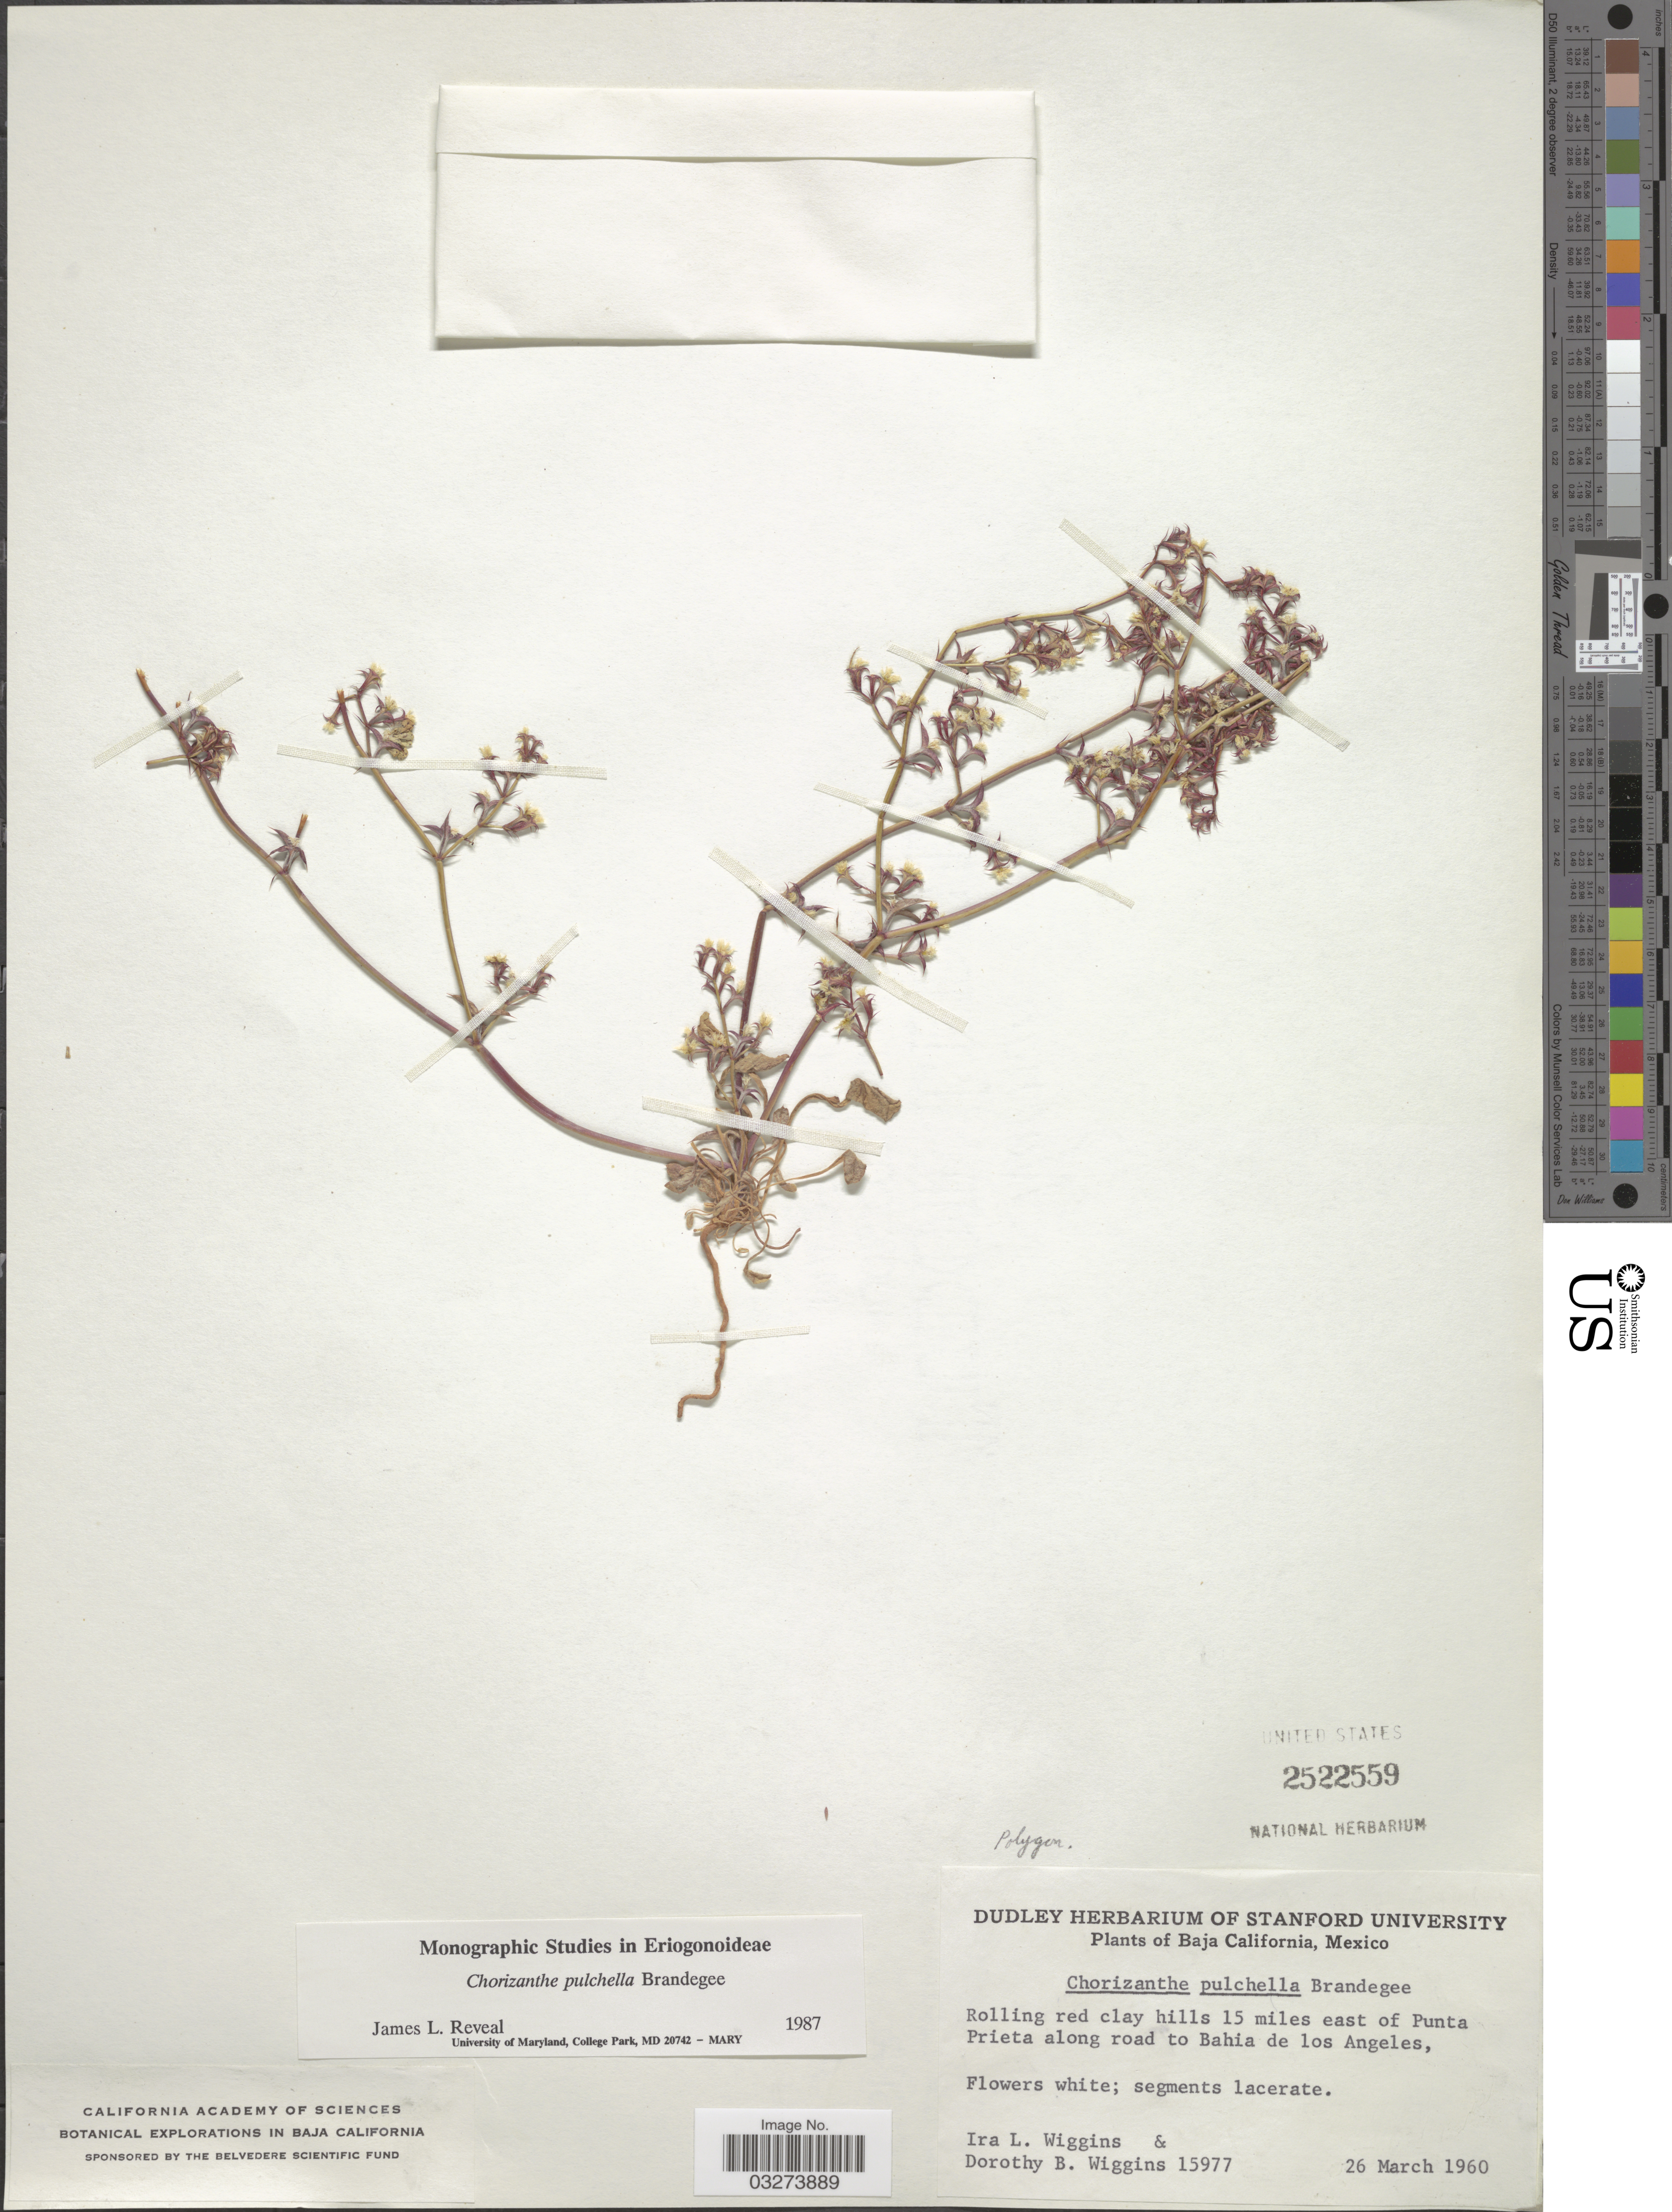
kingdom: Plantae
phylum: Tracheophyta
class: Magnoliopsida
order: Caryophyllales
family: Polygonaceae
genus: Chorizanthe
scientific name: Chorizanthe pulchella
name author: Brandegee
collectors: I. L. Wiggins & D. B. Wiggins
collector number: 15977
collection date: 1960-03-26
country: Mexico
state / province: Baja California Norte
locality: Rolling red clay hills 15 miles east of Punta Prieta along road to Bahia de los Angeles.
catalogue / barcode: US 2522559